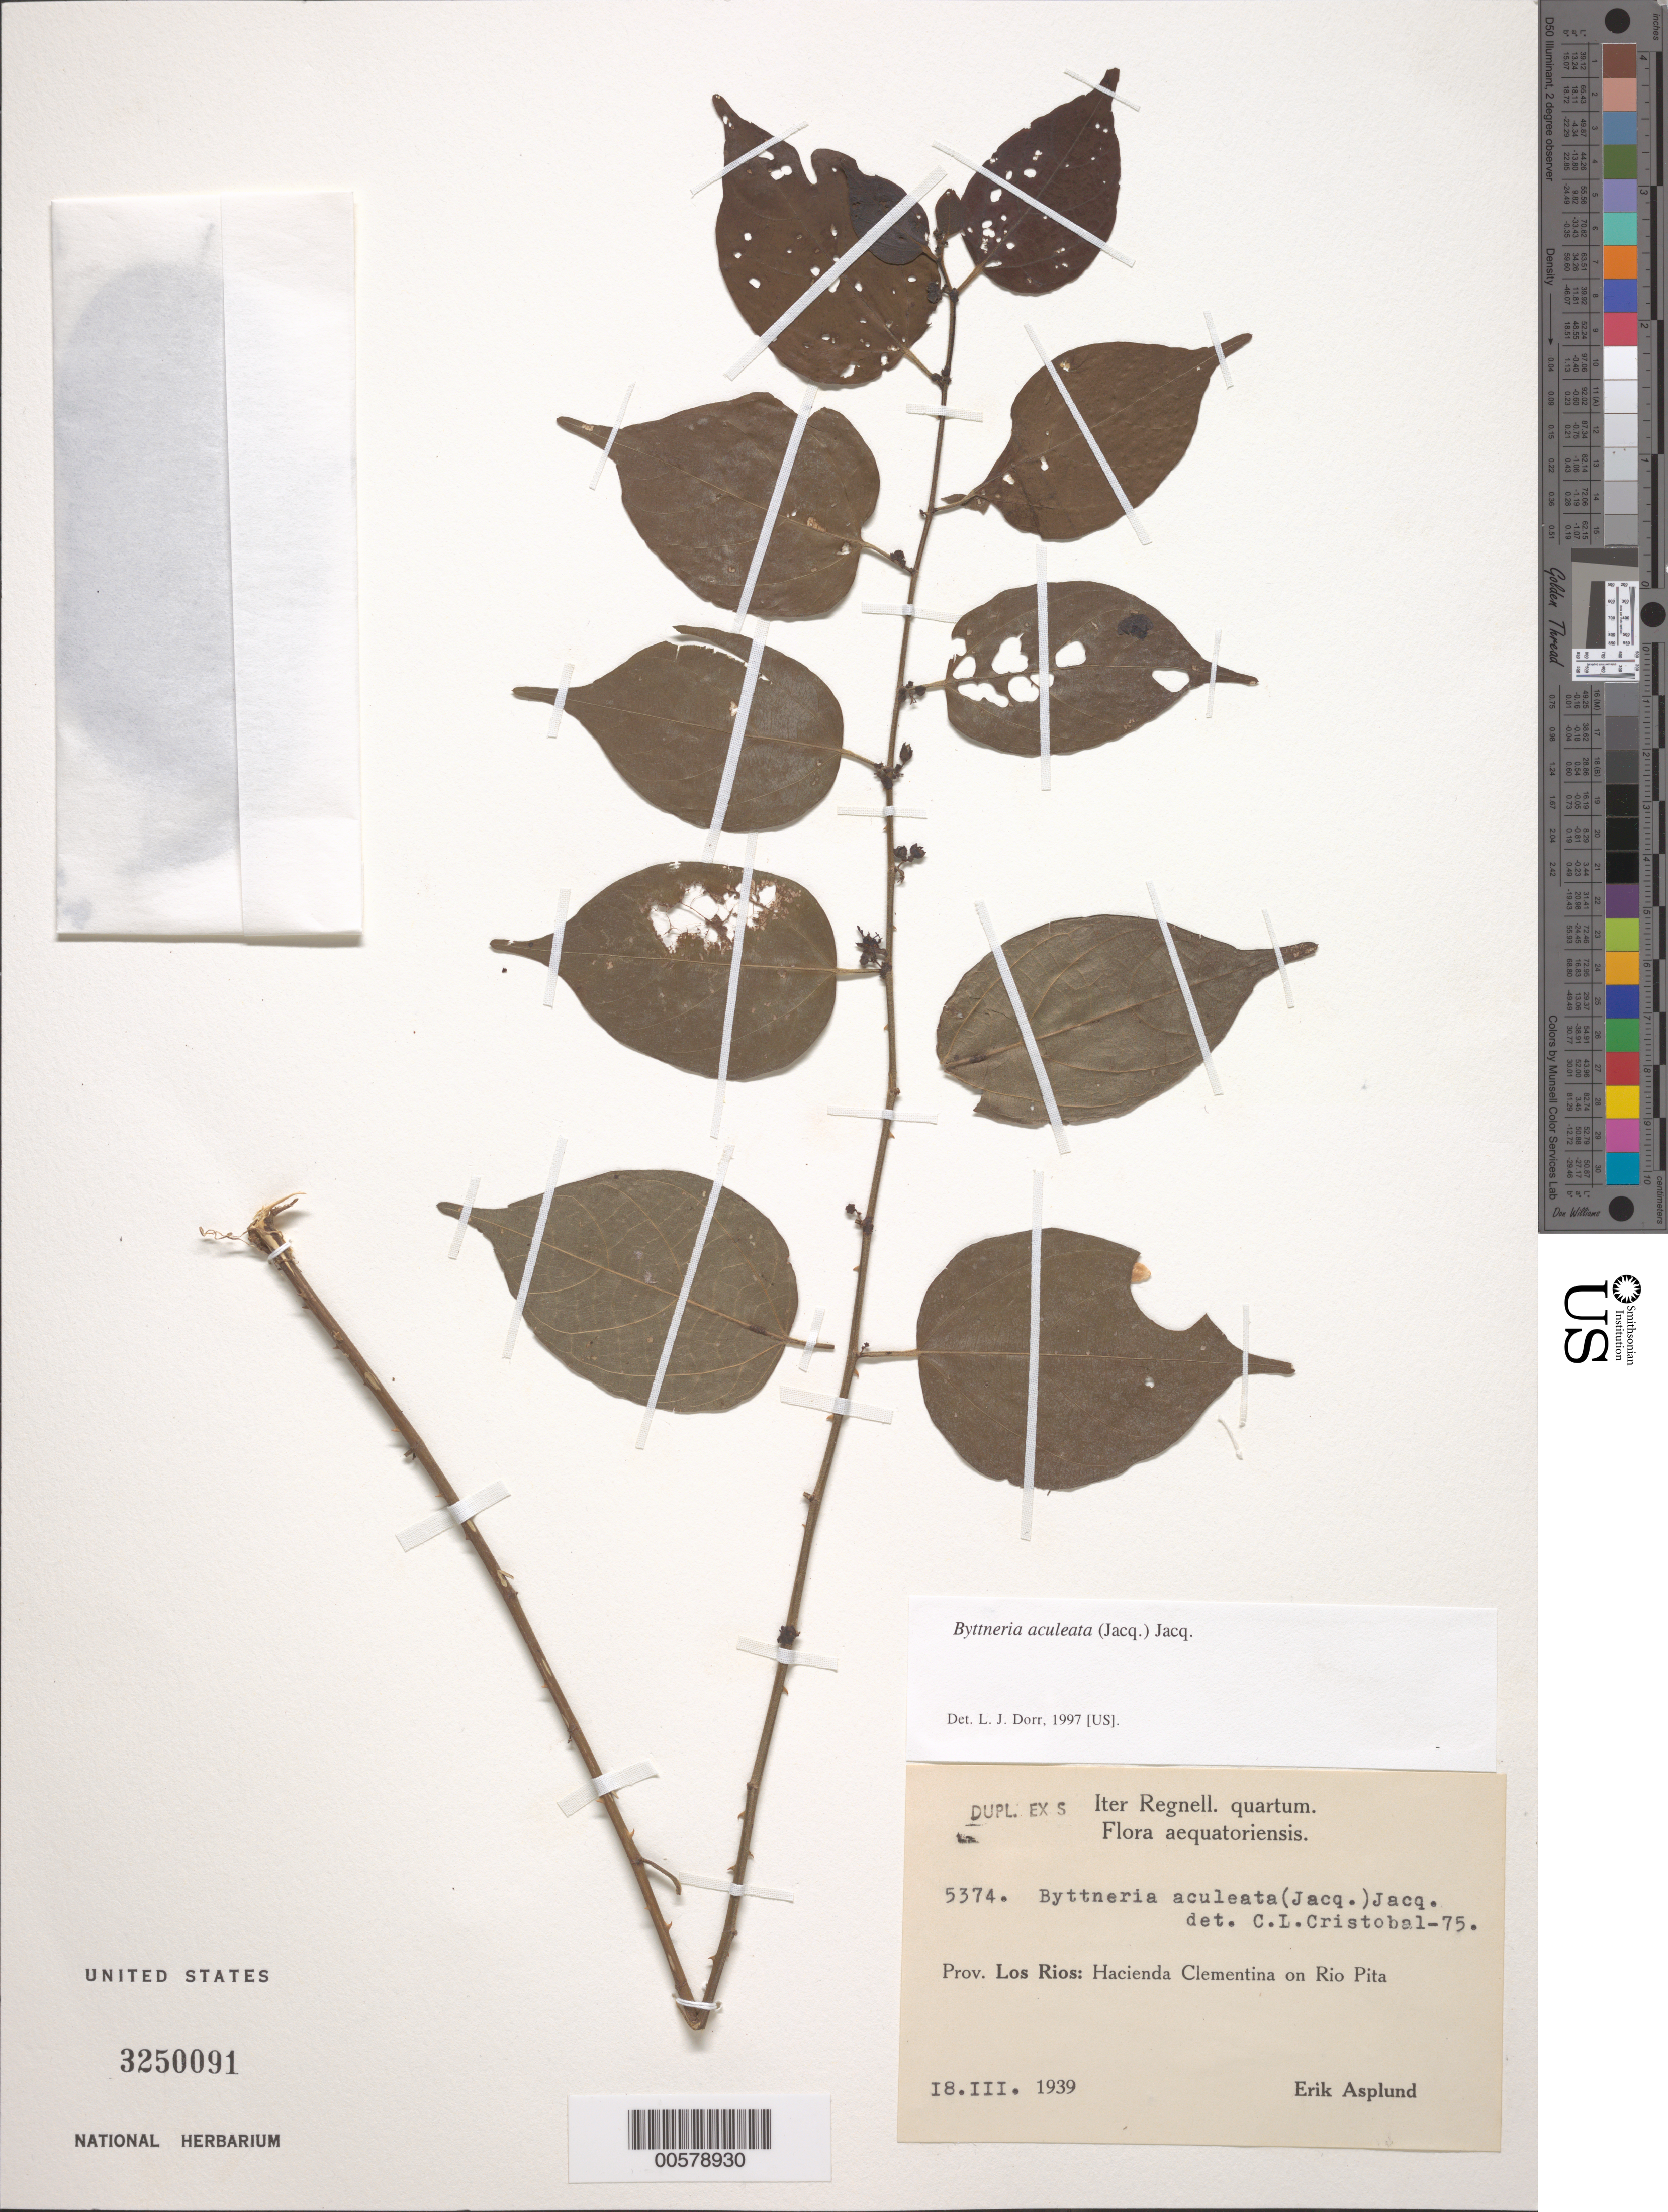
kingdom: Plantae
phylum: Tracheophyta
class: Magnoliopsida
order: Malvales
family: Malvaceae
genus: Byttneria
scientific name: Byttneria aculeata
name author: (Jacq.) Jacq.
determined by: Cristóbal, C. L.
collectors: E. Asplund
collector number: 5374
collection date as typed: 18 Mar 1939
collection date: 1939-03-18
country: Ecuador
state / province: Los Ríos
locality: Hacienda Clementina on Rio Pita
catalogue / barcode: US 3250091